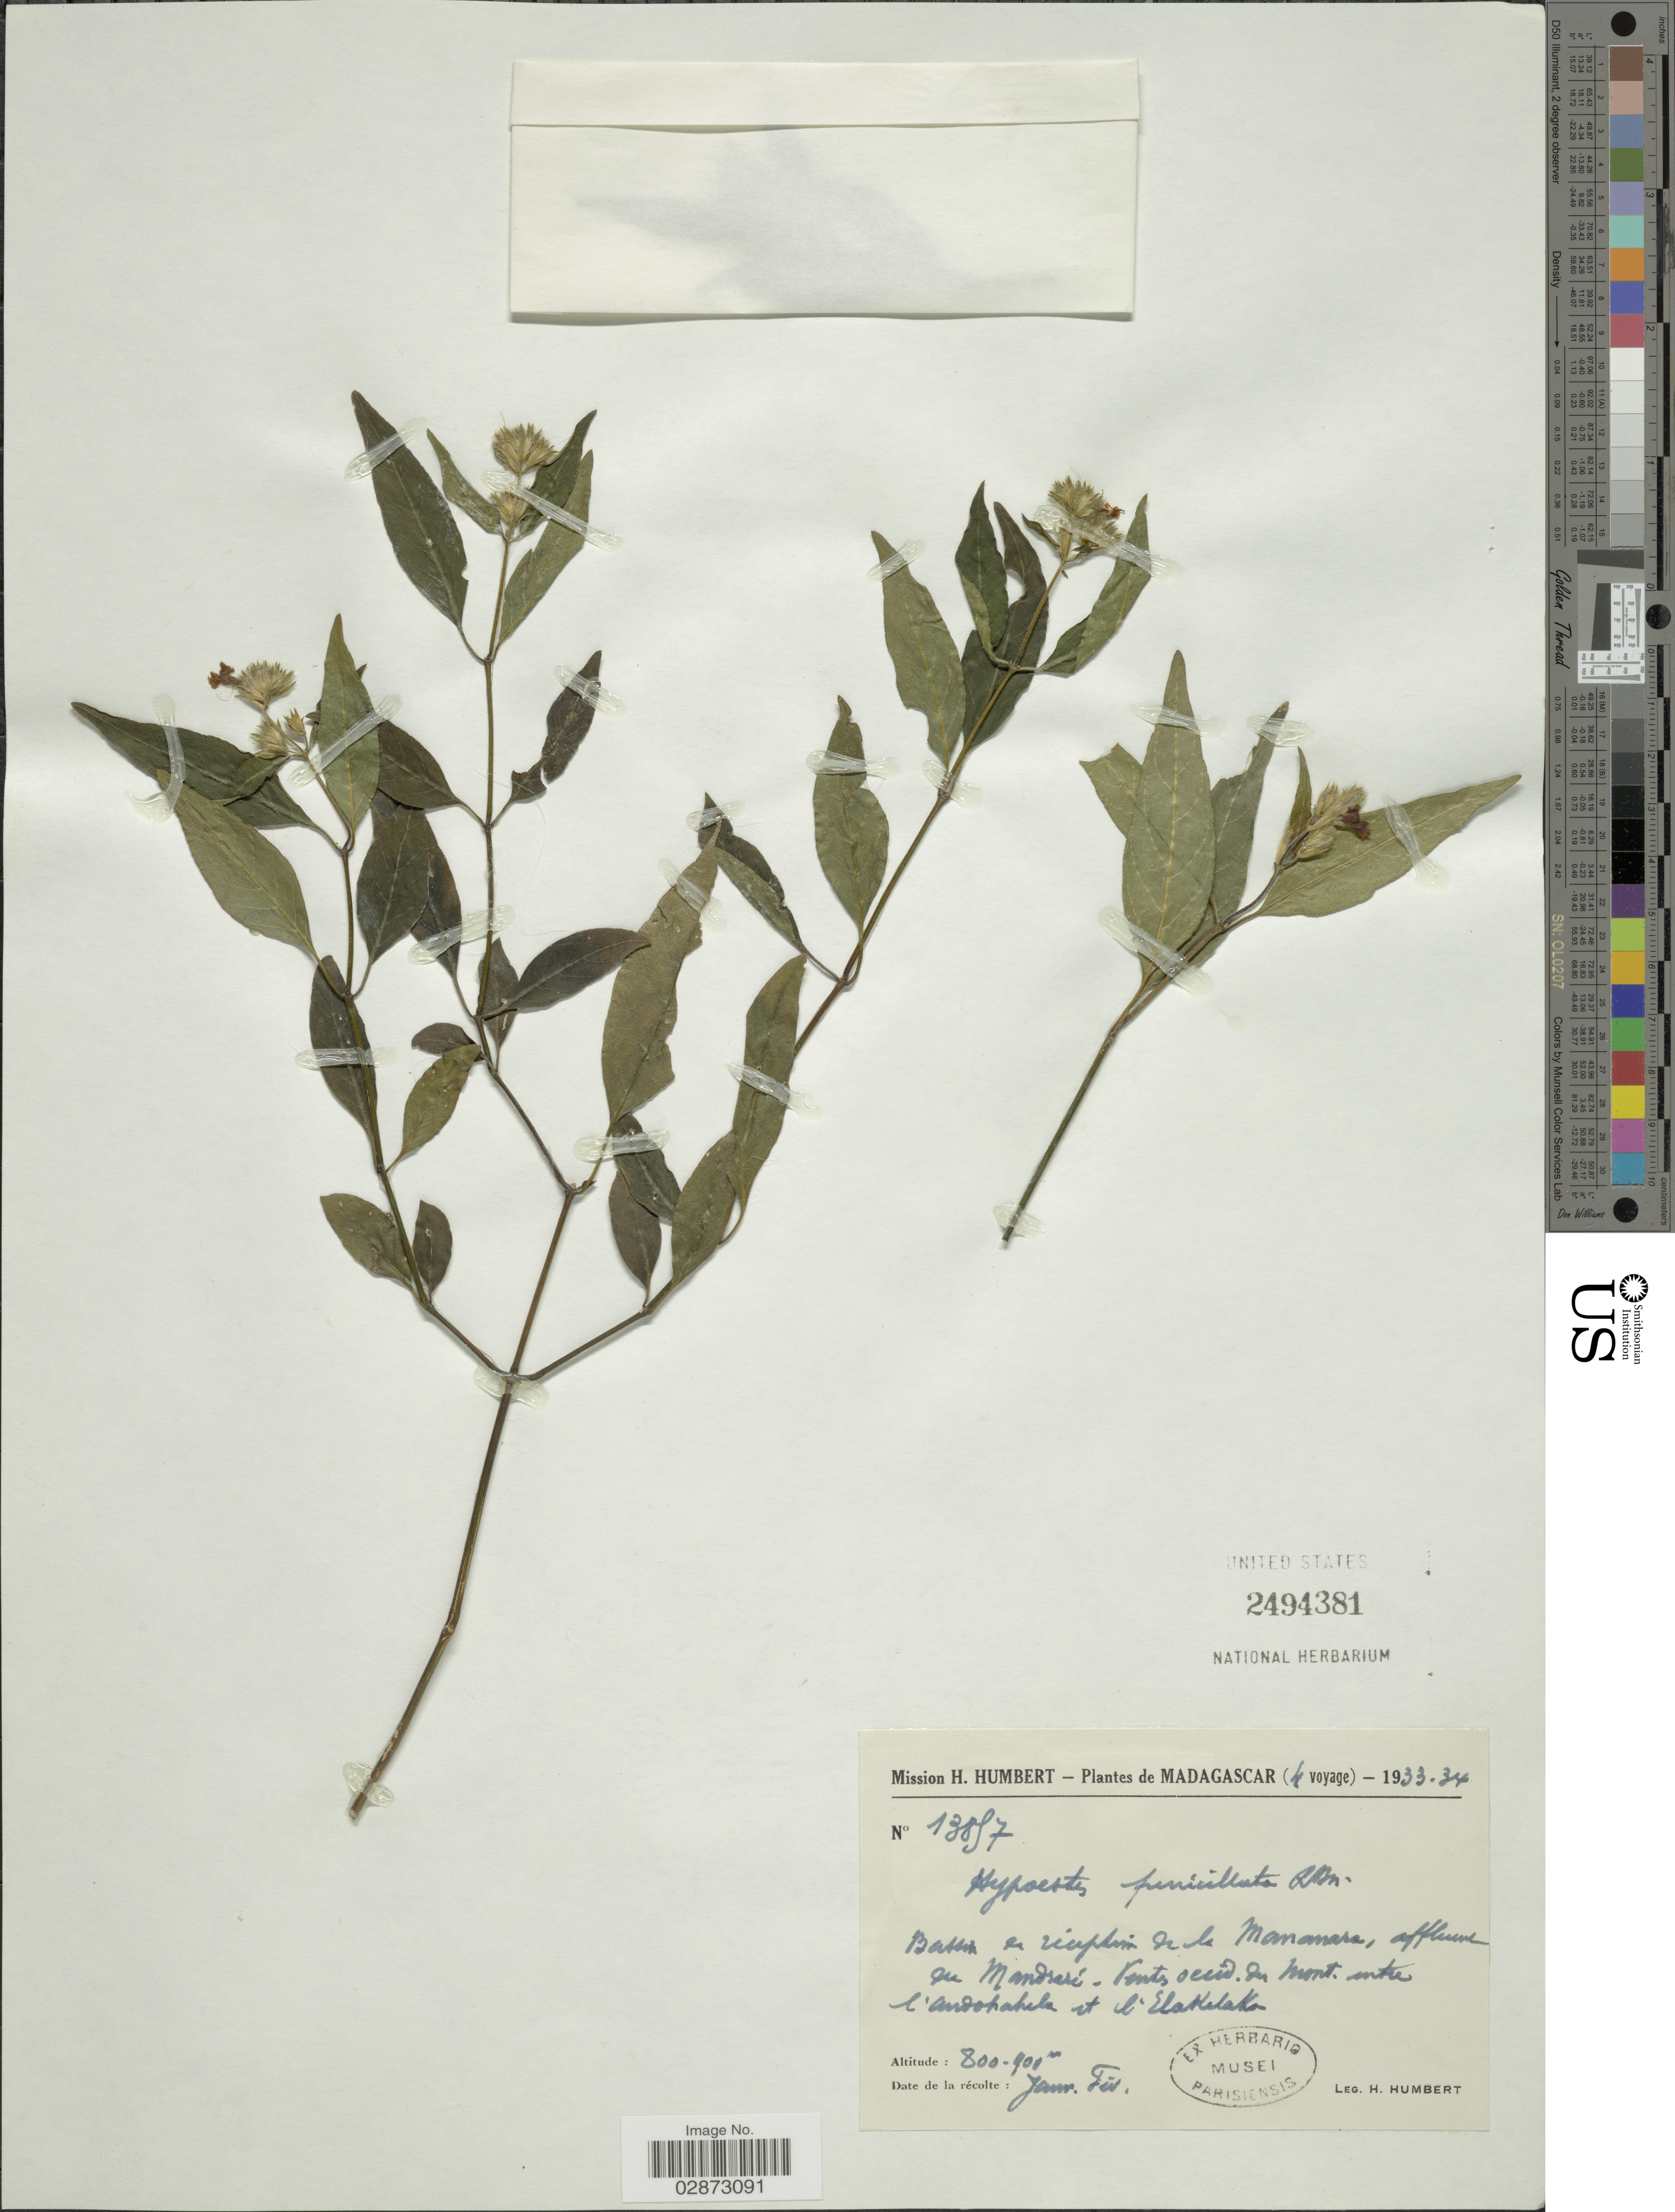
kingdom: Plantae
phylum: Tracheophyta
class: Magnoliopsida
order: Lamiales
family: Acanthaceae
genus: Hypoestes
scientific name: Hypoestes penicillata Benoist sp. nov. ined.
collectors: H. Humbert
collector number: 13857*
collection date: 1933-01/1934-02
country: Madagascar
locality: Bassin de riuphim de la Mananara, affluents du Mandraré. Vents occid. du mont . entre l'Andohahela et l'Elakelaka.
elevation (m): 800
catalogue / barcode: US 2494381